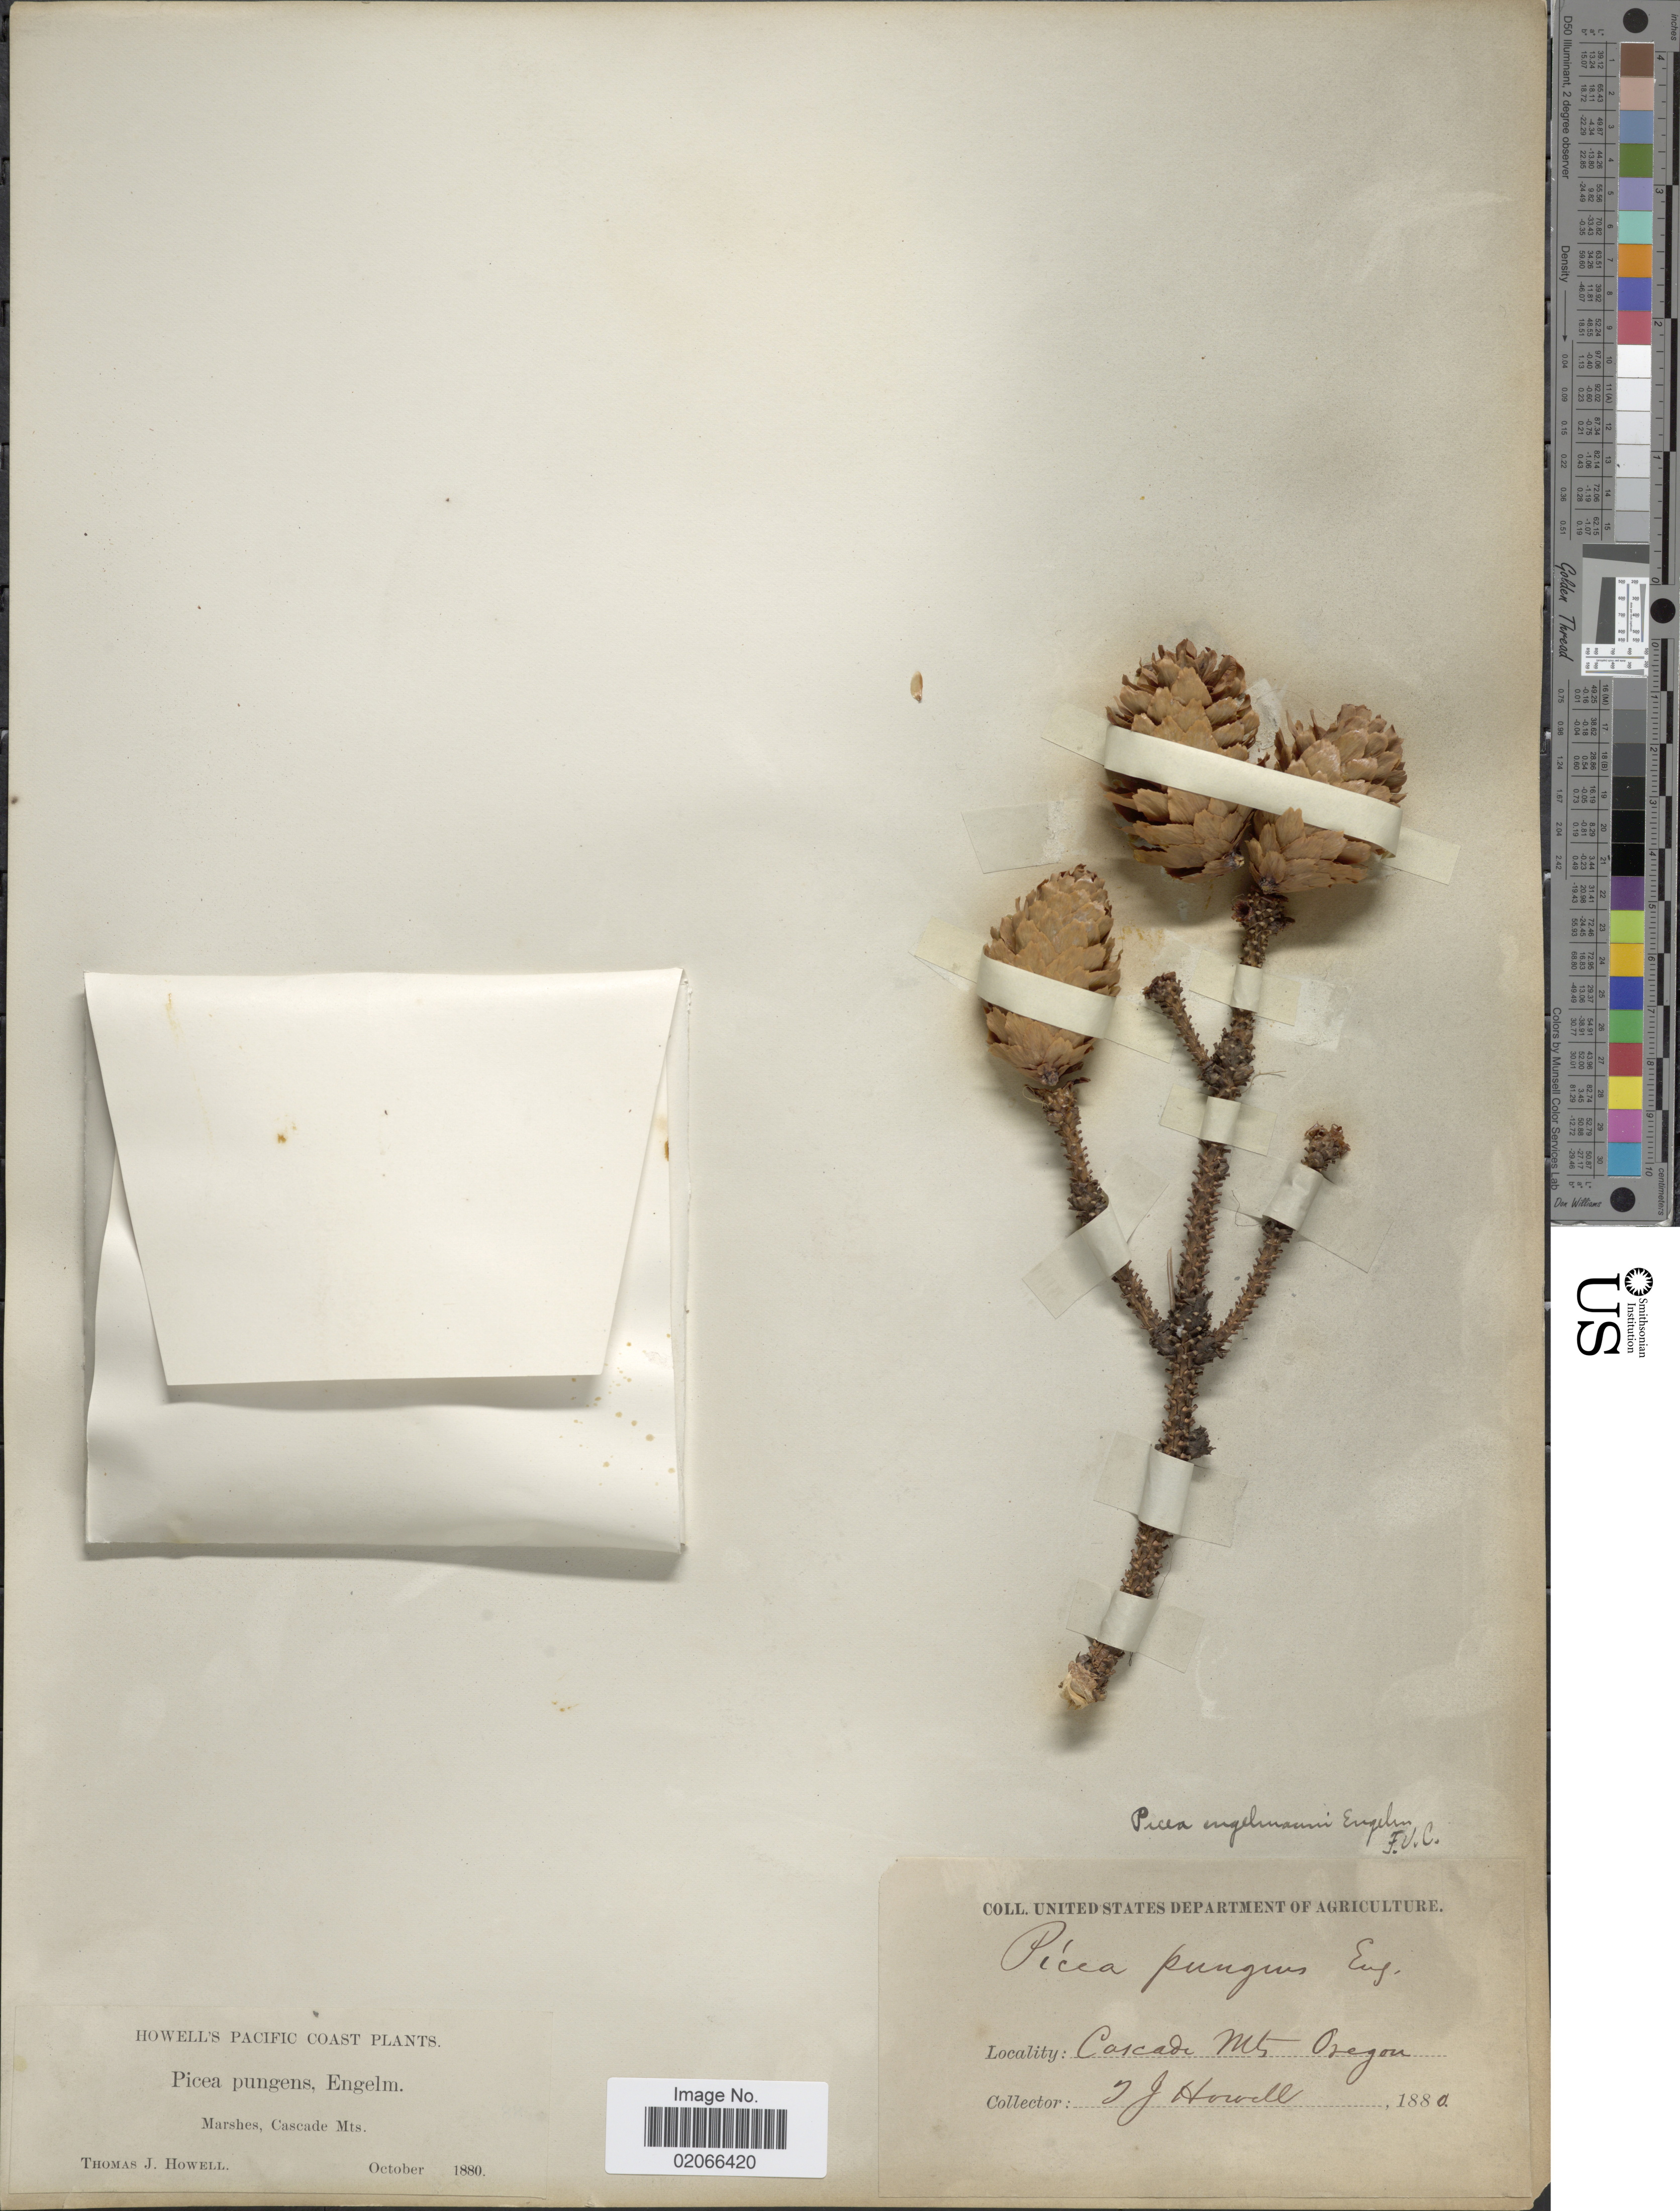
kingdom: Plantae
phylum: Tracheophyta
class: Pinopsida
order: Pinales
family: Pinaceae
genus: Picea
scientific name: Picea engelmannii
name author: Parry ex Engelm.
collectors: T. J. Howell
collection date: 1880-10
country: United States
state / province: Oregon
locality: Acific Coast, Marshes, Cascade Mts.